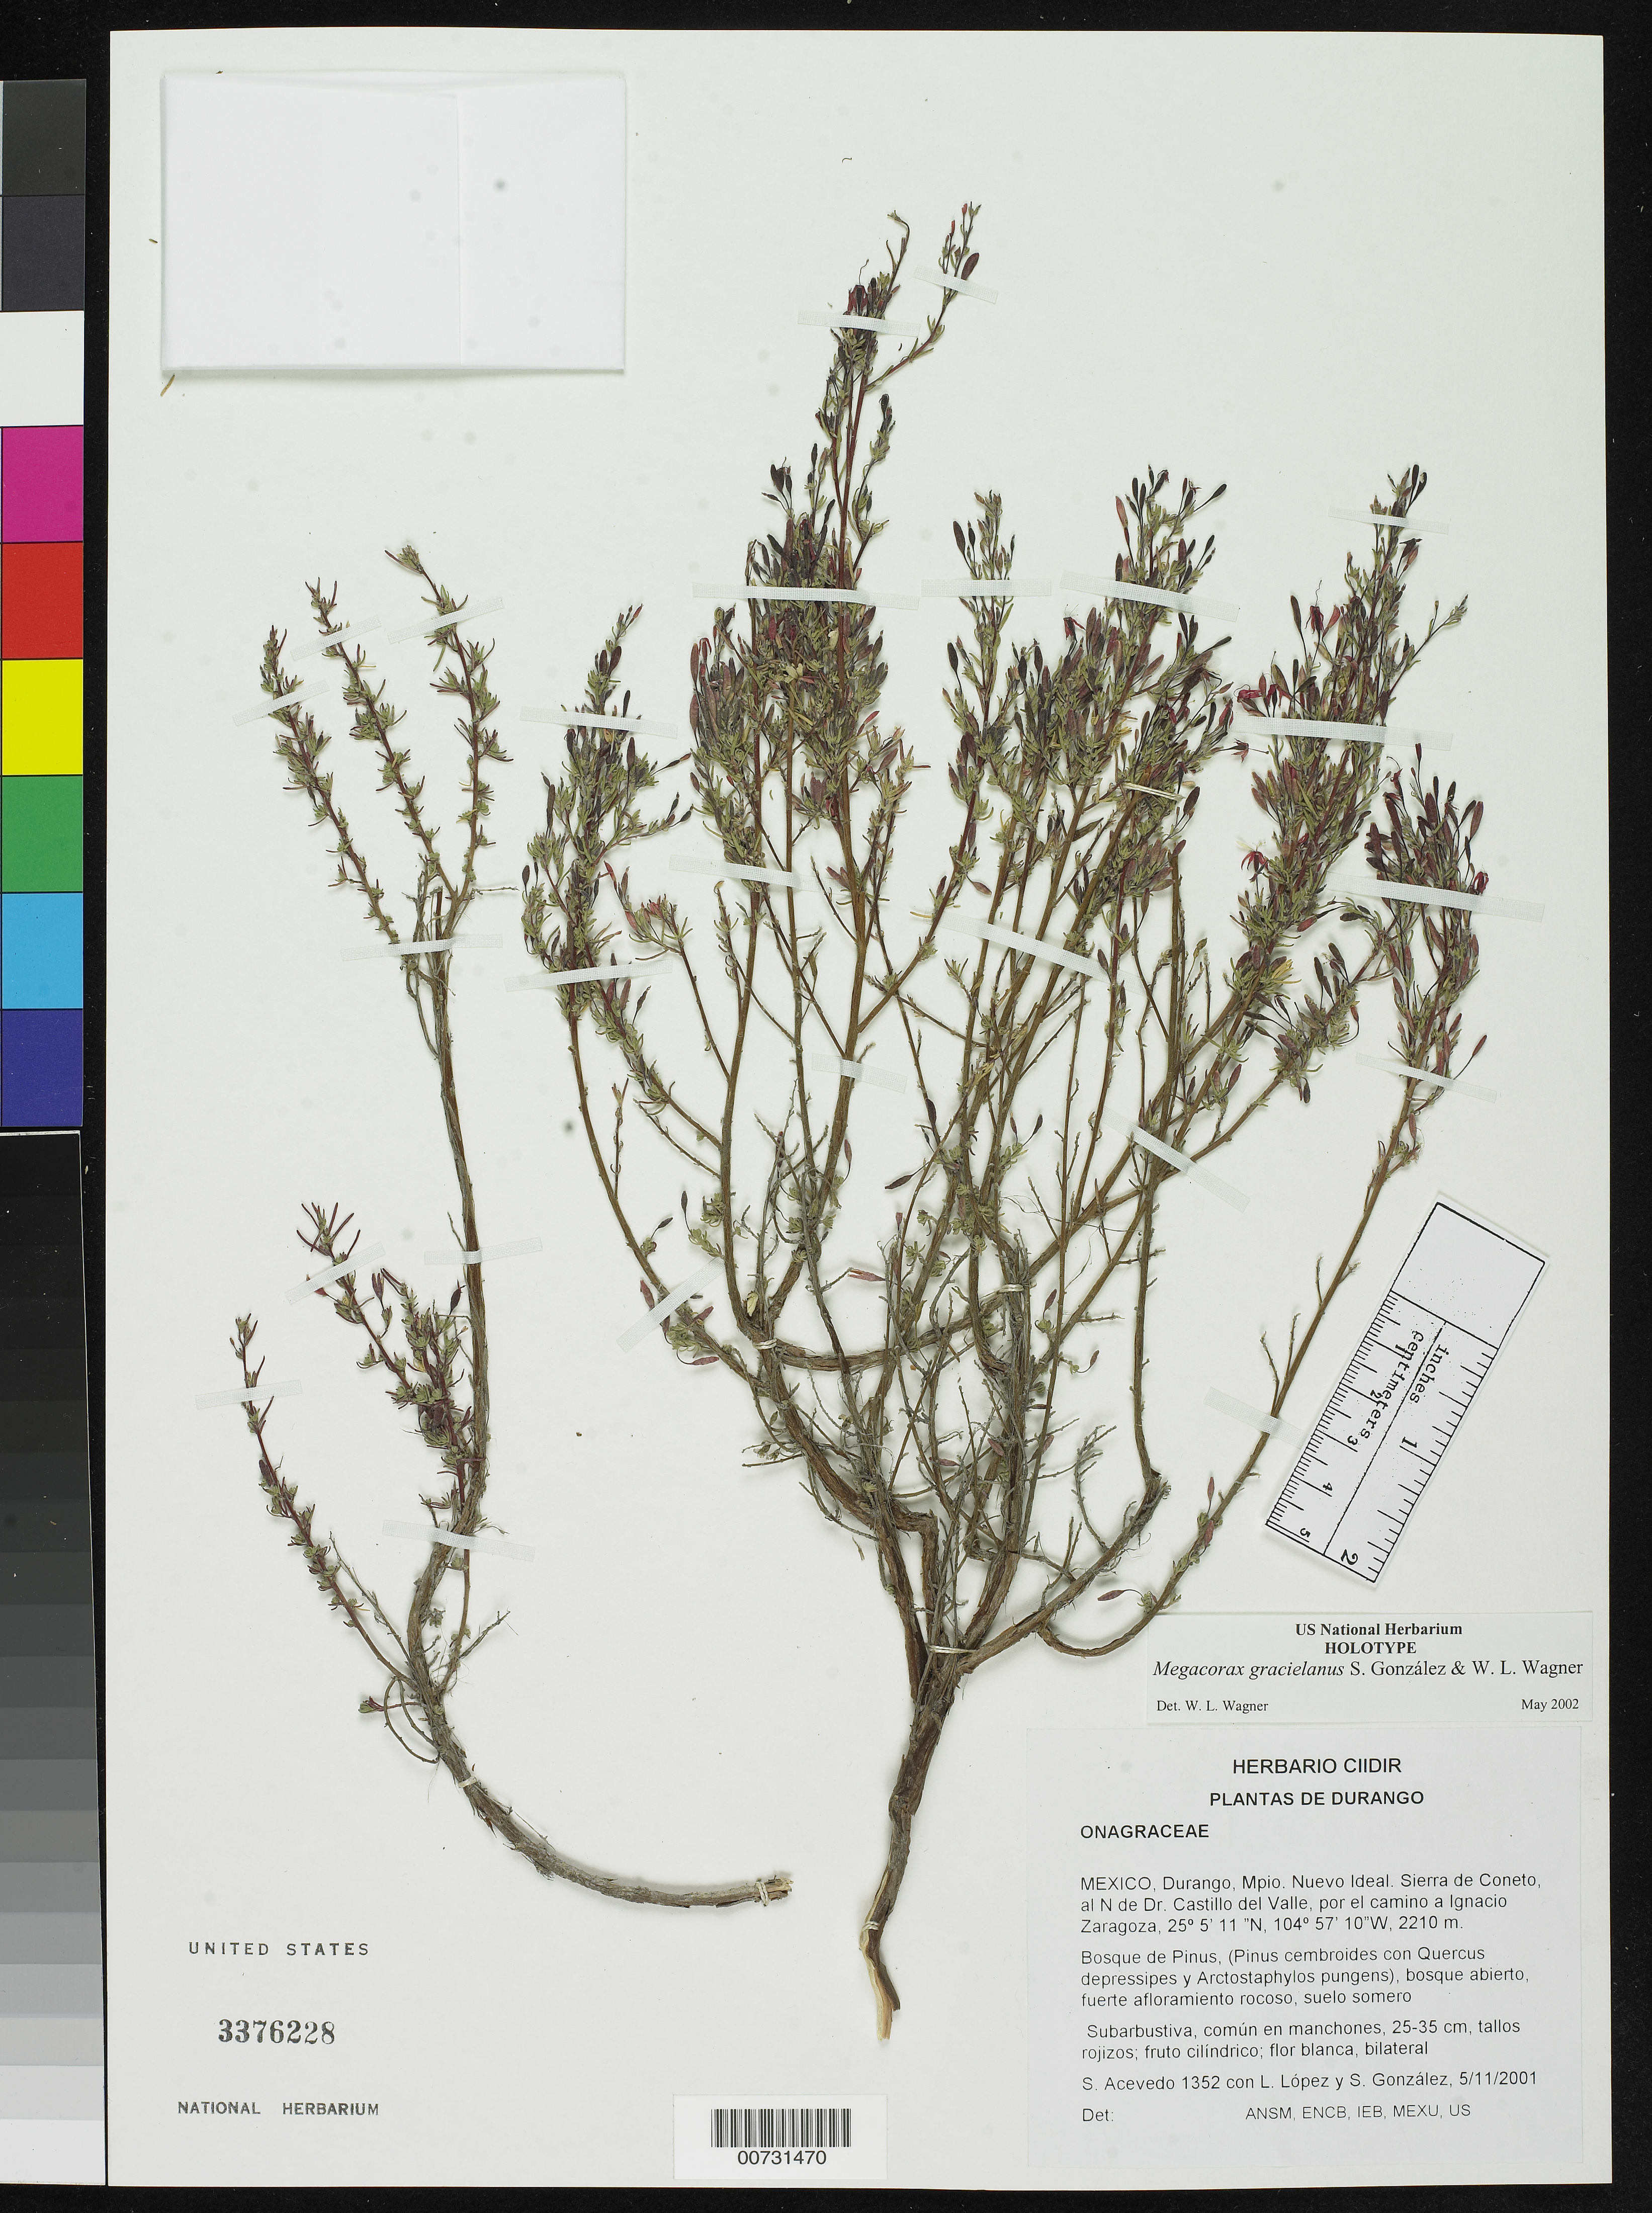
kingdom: Plantae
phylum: Tracheophyta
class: Magnoliopsida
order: Myrtales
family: Onagraceae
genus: Megacorax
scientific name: Megacorax gracielanus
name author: S. González & W.L. Wagner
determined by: Wagner, W. L., (BOT), Smithsonian Institution - National Museum of Natural History (UNITED STATES)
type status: Holotype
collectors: S. Acevedo, L. López & S. González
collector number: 1352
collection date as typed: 05 Nov 2001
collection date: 2001-11-05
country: Mexico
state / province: Durango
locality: Durango, Mpio. Nuevo Ideal. Sierra de Coneto, al N de Dr. Castillo del Valle, por el camino a Ignacio Zaragoza.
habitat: Bosque de Pinus, bosque abierto, fuerte afloramiento rocoso, suelo somero.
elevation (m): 2210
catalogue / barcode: US 3376228